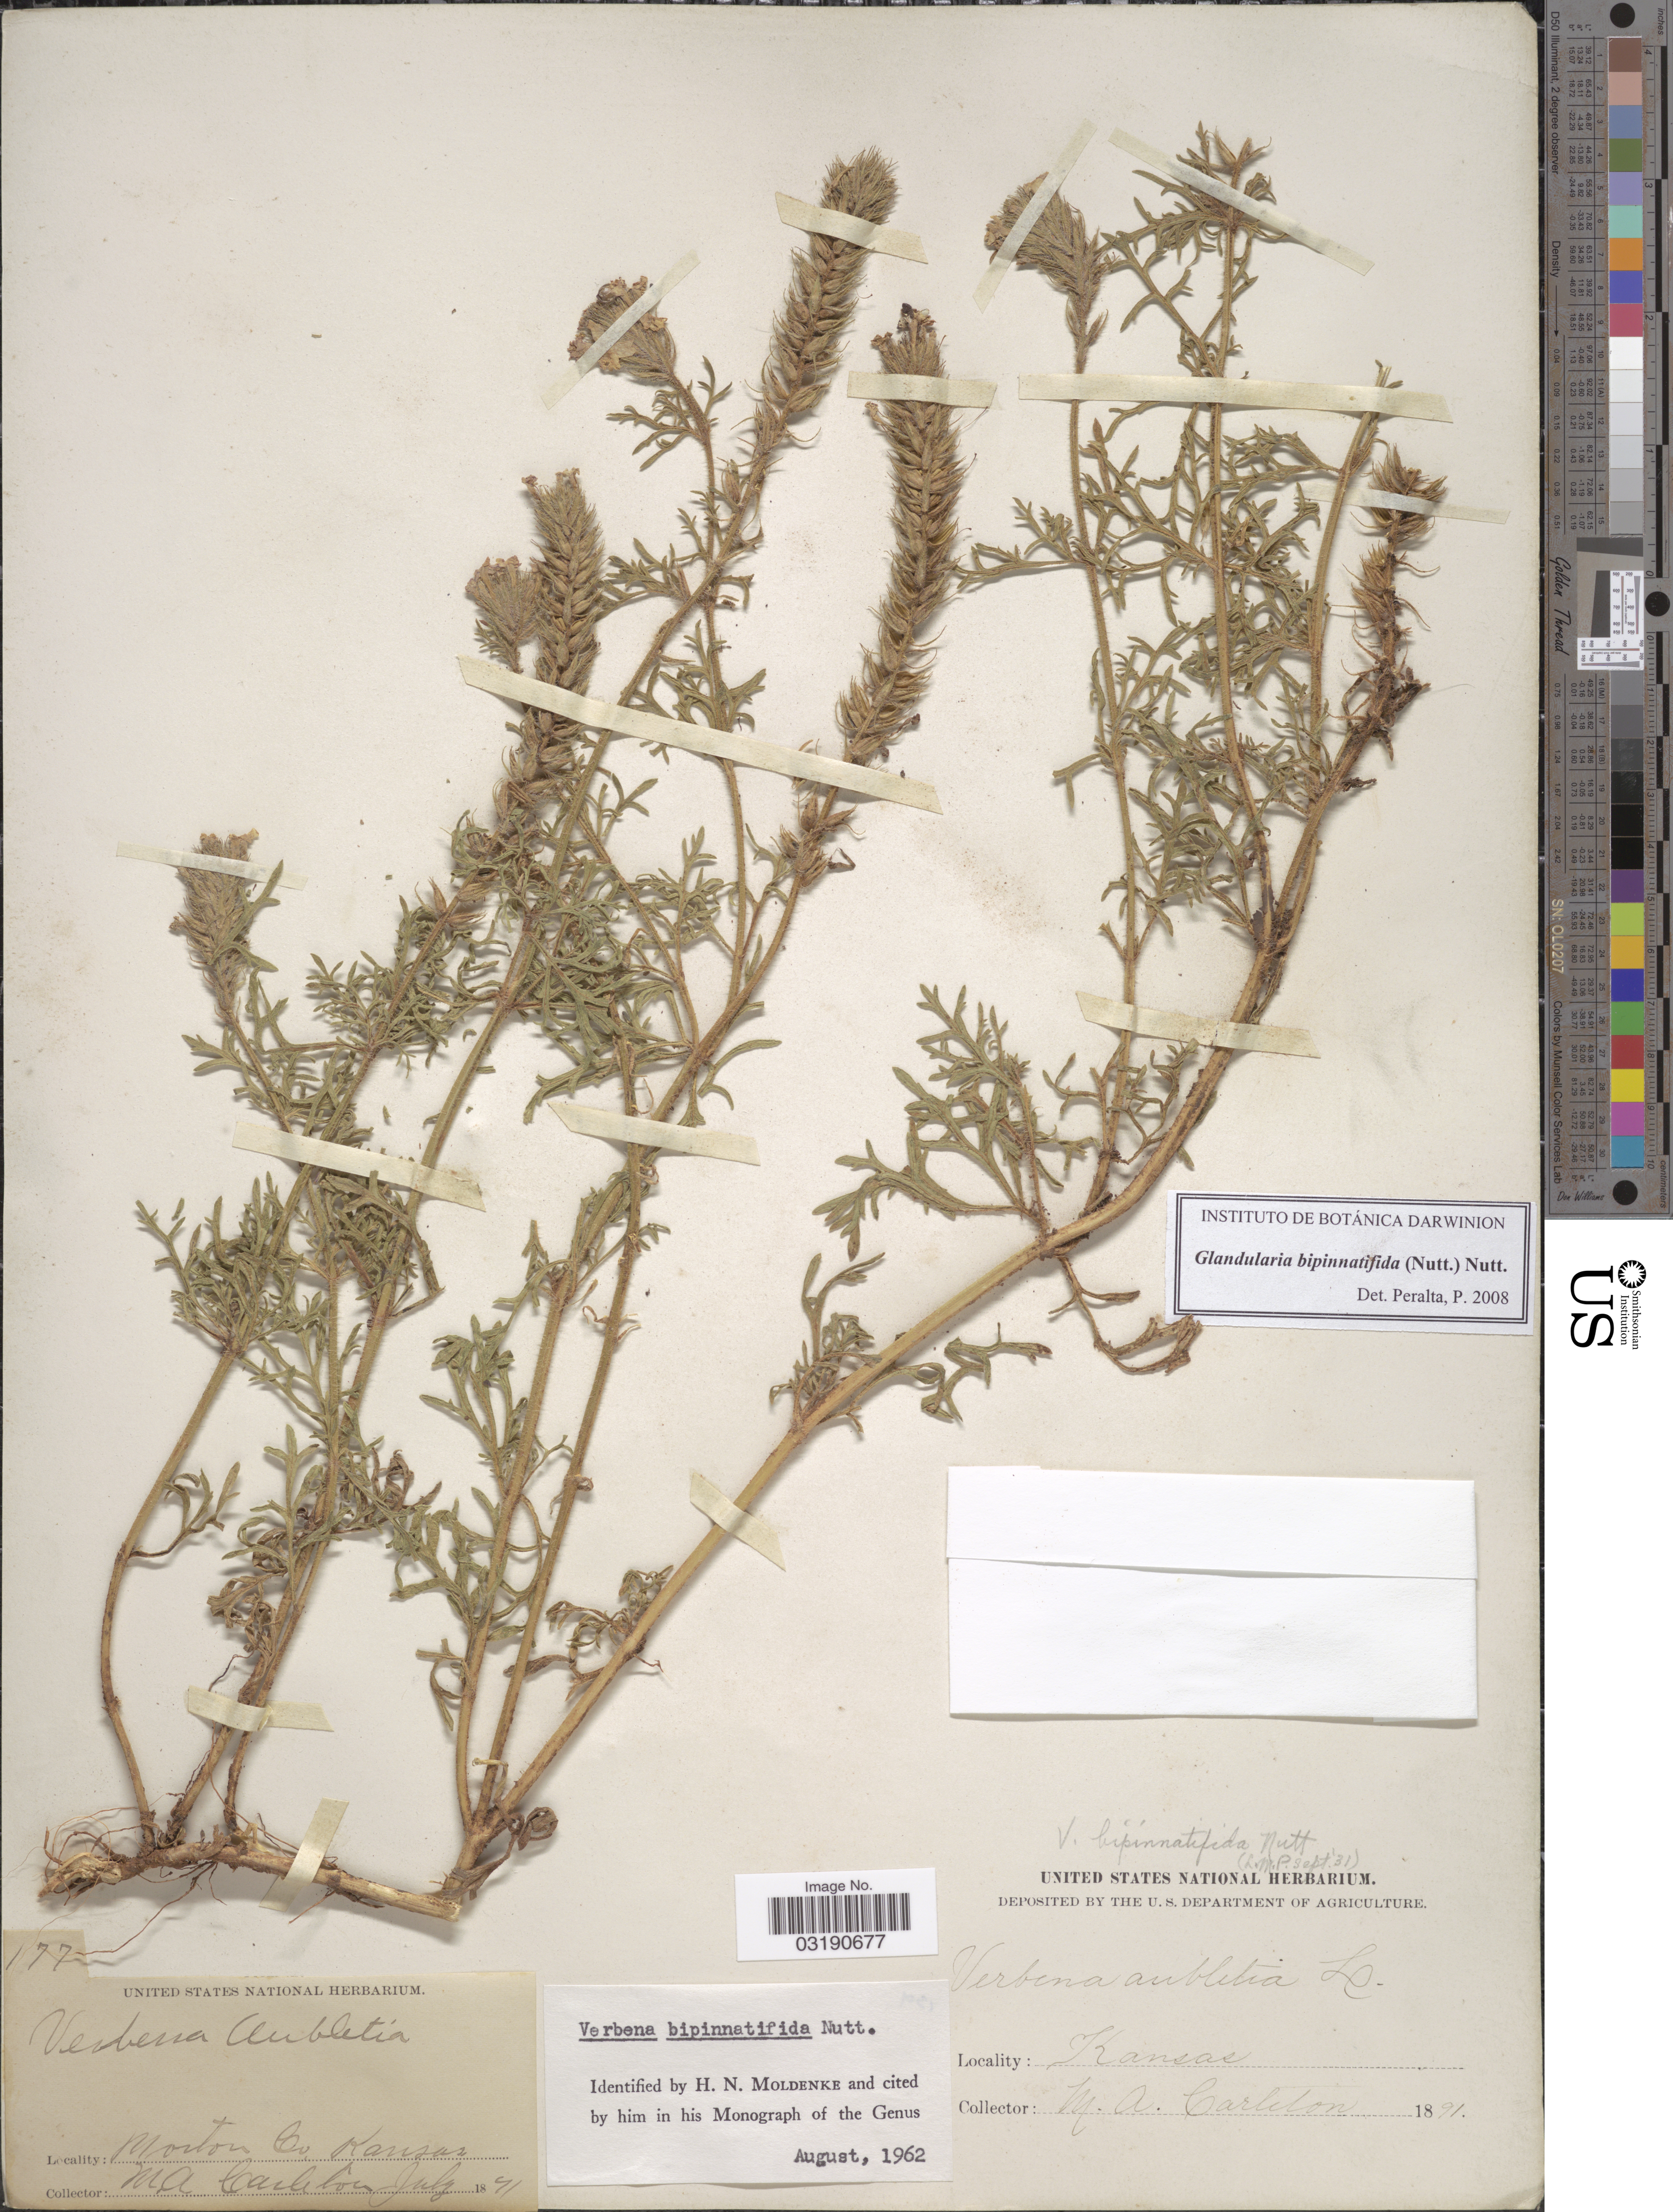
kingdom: Plantae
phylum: Tracheophyta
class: Magnoliopsida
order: Lamiales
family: Verbenaceae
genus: Verbena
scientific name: Verbena bipinnatifida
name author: (Schauer) Nutt.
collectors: M. A. Carleton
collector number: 177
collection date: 1891-07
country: United States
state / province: Kansas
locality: Morton Co.